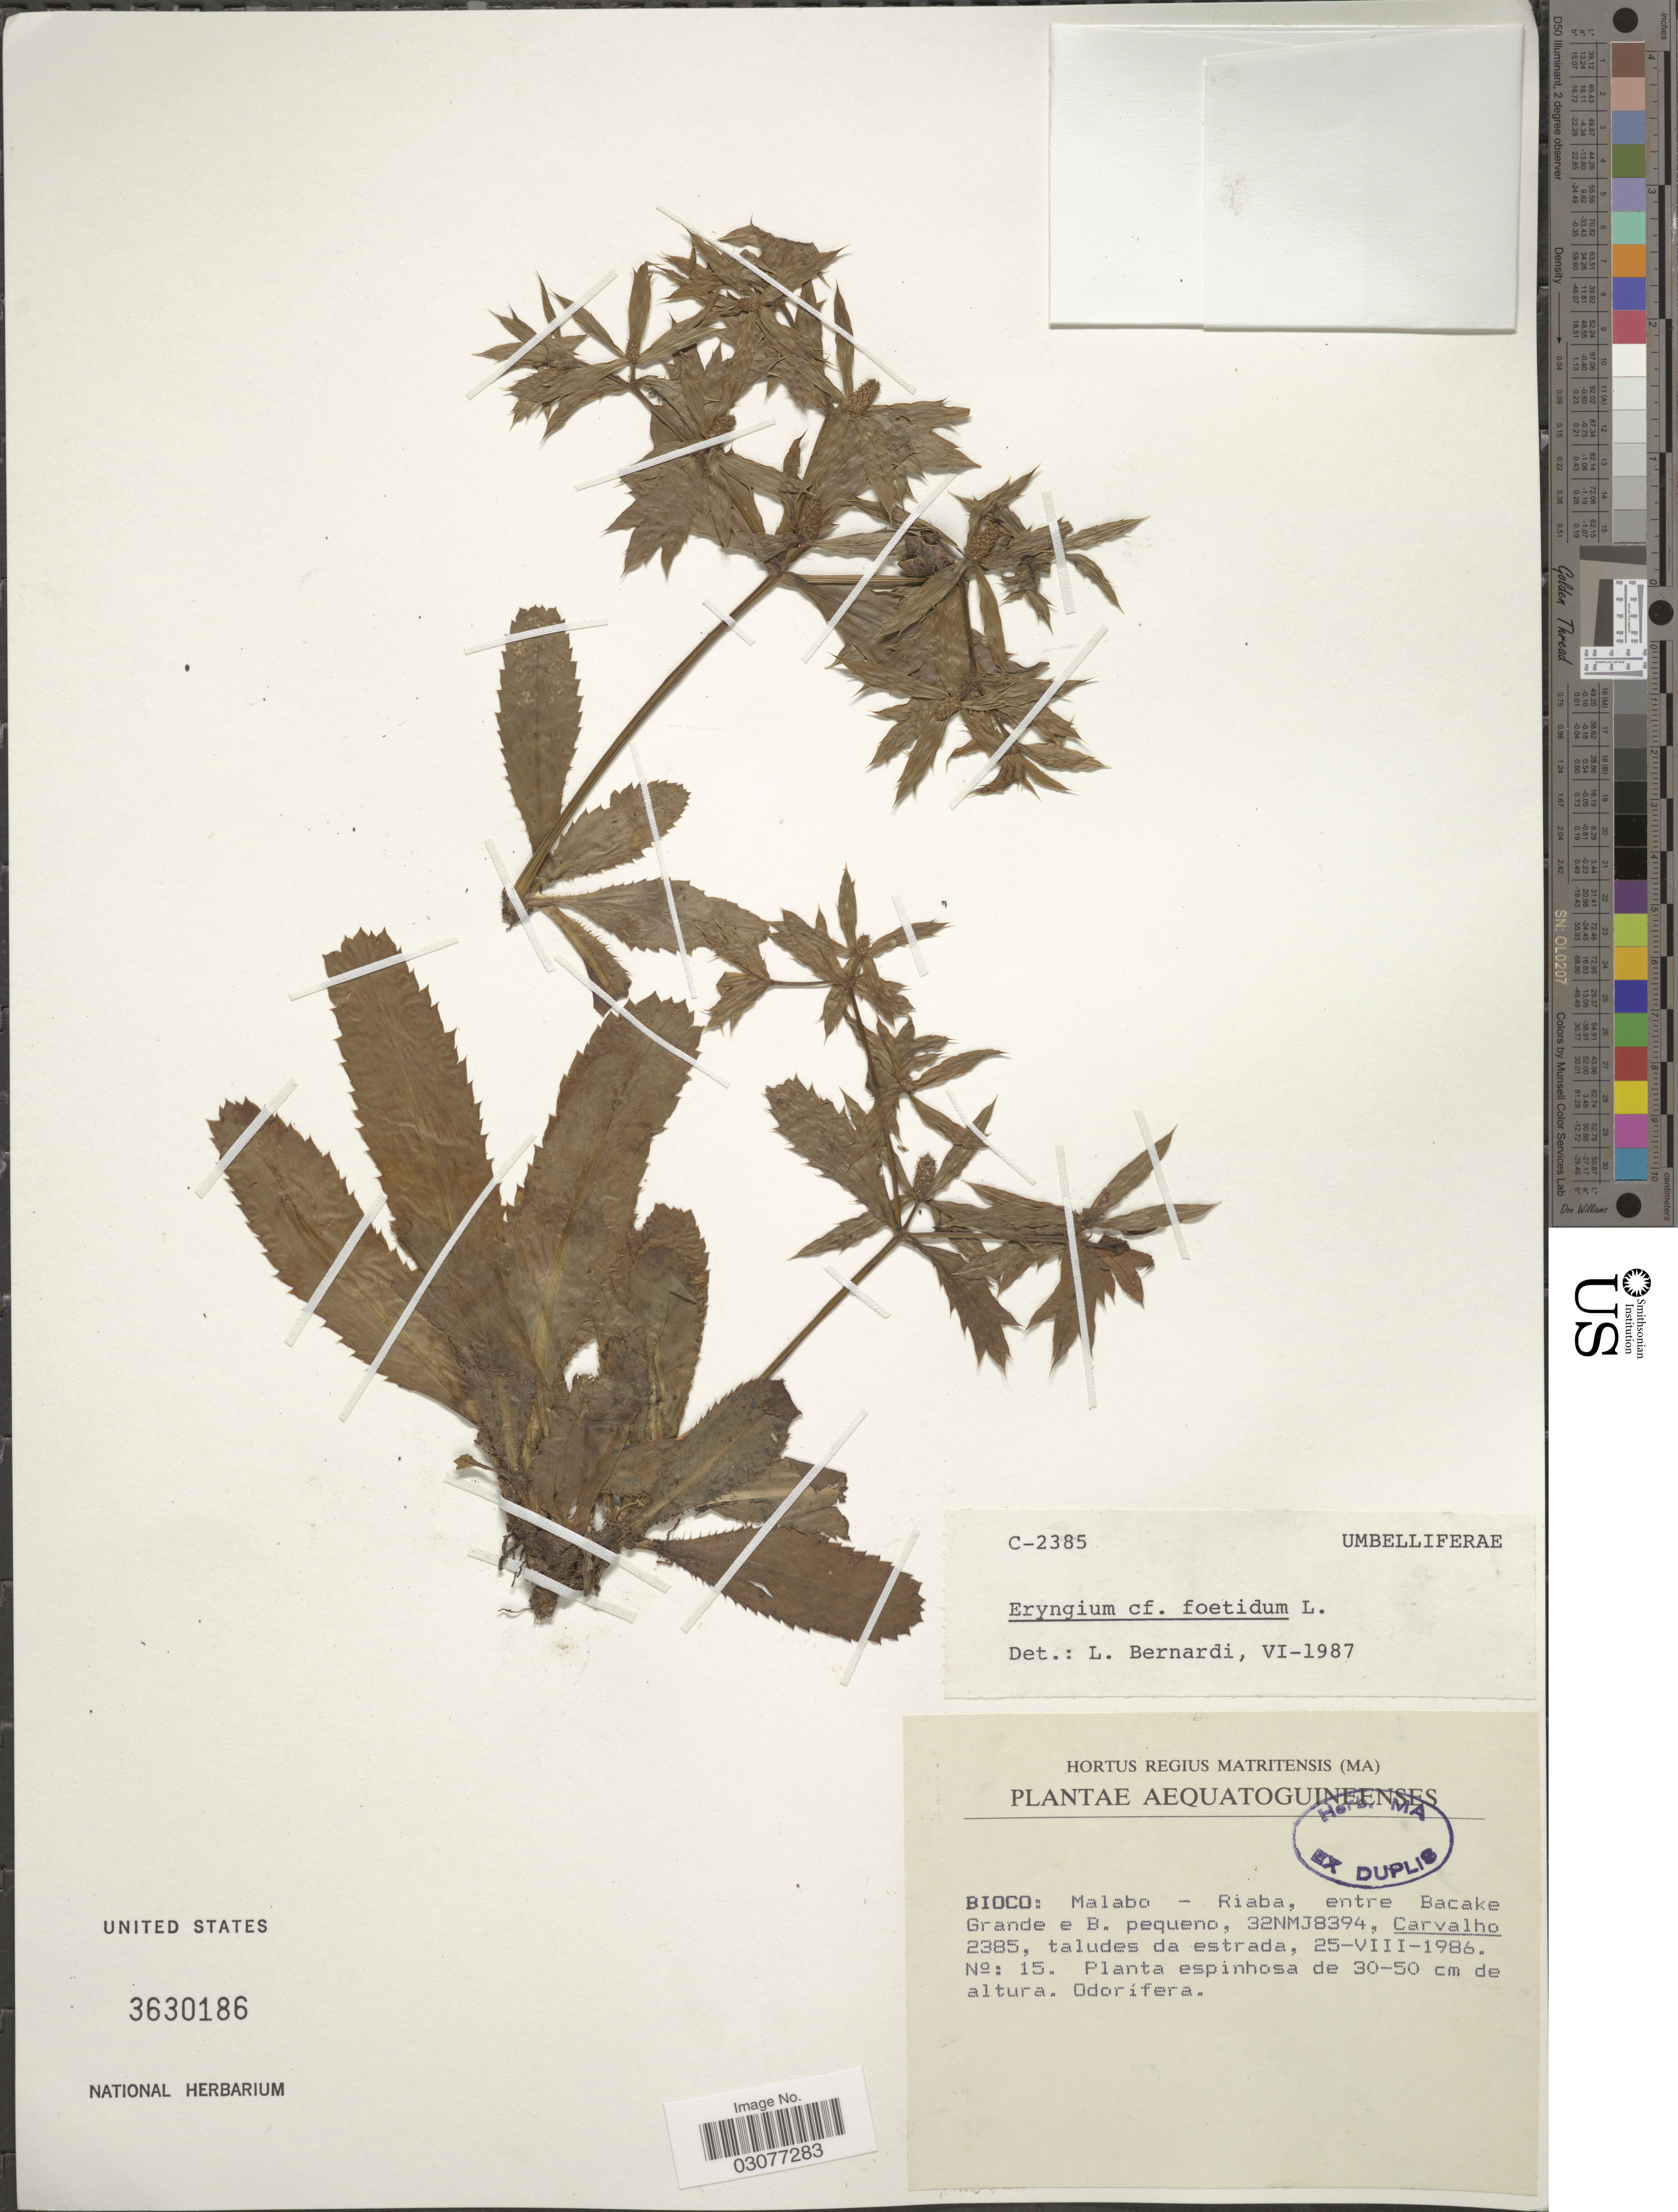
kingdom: Plantae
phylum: Tracheophyta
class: Magnoliopsida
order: Apiales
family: Apiaceae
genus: Eryngium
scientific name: Eryngium foetidum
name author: L.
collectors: Carvalho, --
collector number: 285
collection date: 1986-08-25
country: Equatorial Guinea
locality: Aequatoguineenses, Bioco: Malabo - Riaba, entre Bacake Grande e B. pequeno, 32NMJ8394.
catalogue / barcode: US 3630186